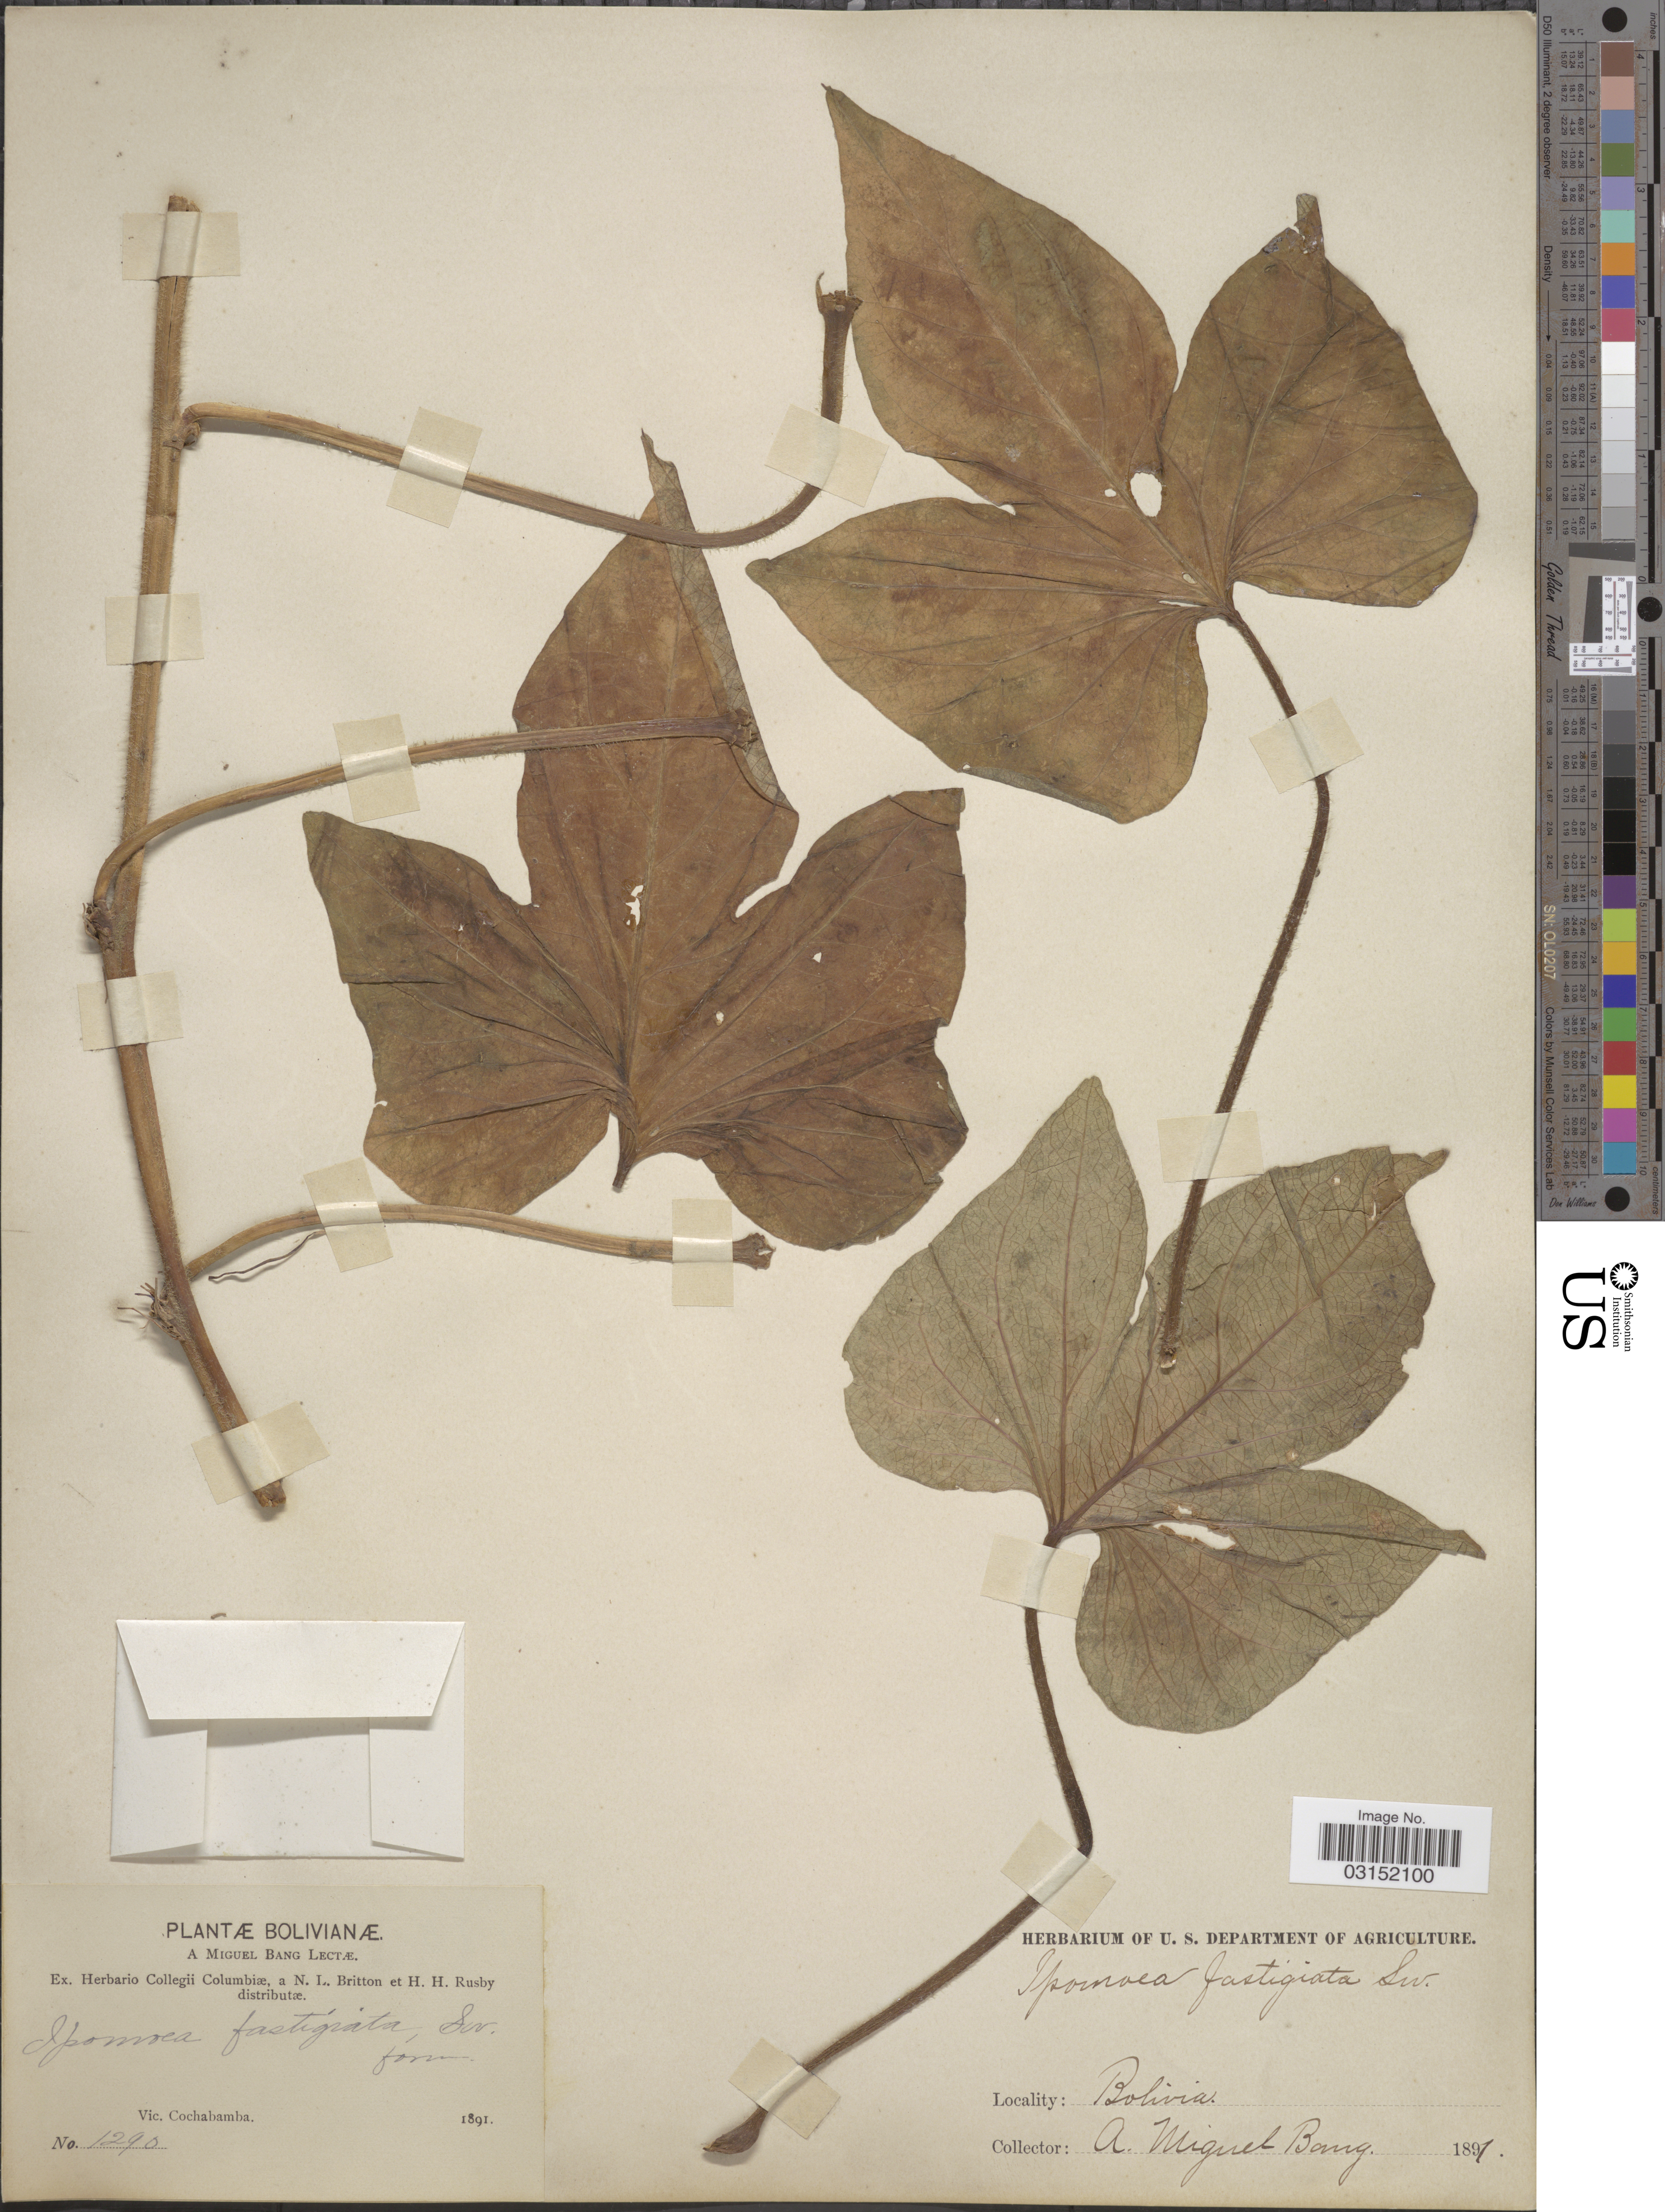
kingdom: Plantae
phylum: Tracheophyta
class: Magnoliopsida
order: Solanales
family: Convolvulaceae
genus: Ipomoea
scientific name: Ipomoea batatas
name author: (L.) Lam.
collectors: M. Bang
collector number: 1290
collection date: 1891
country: Bolivia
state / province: Cochabamba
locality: Vic. Cochabamba.